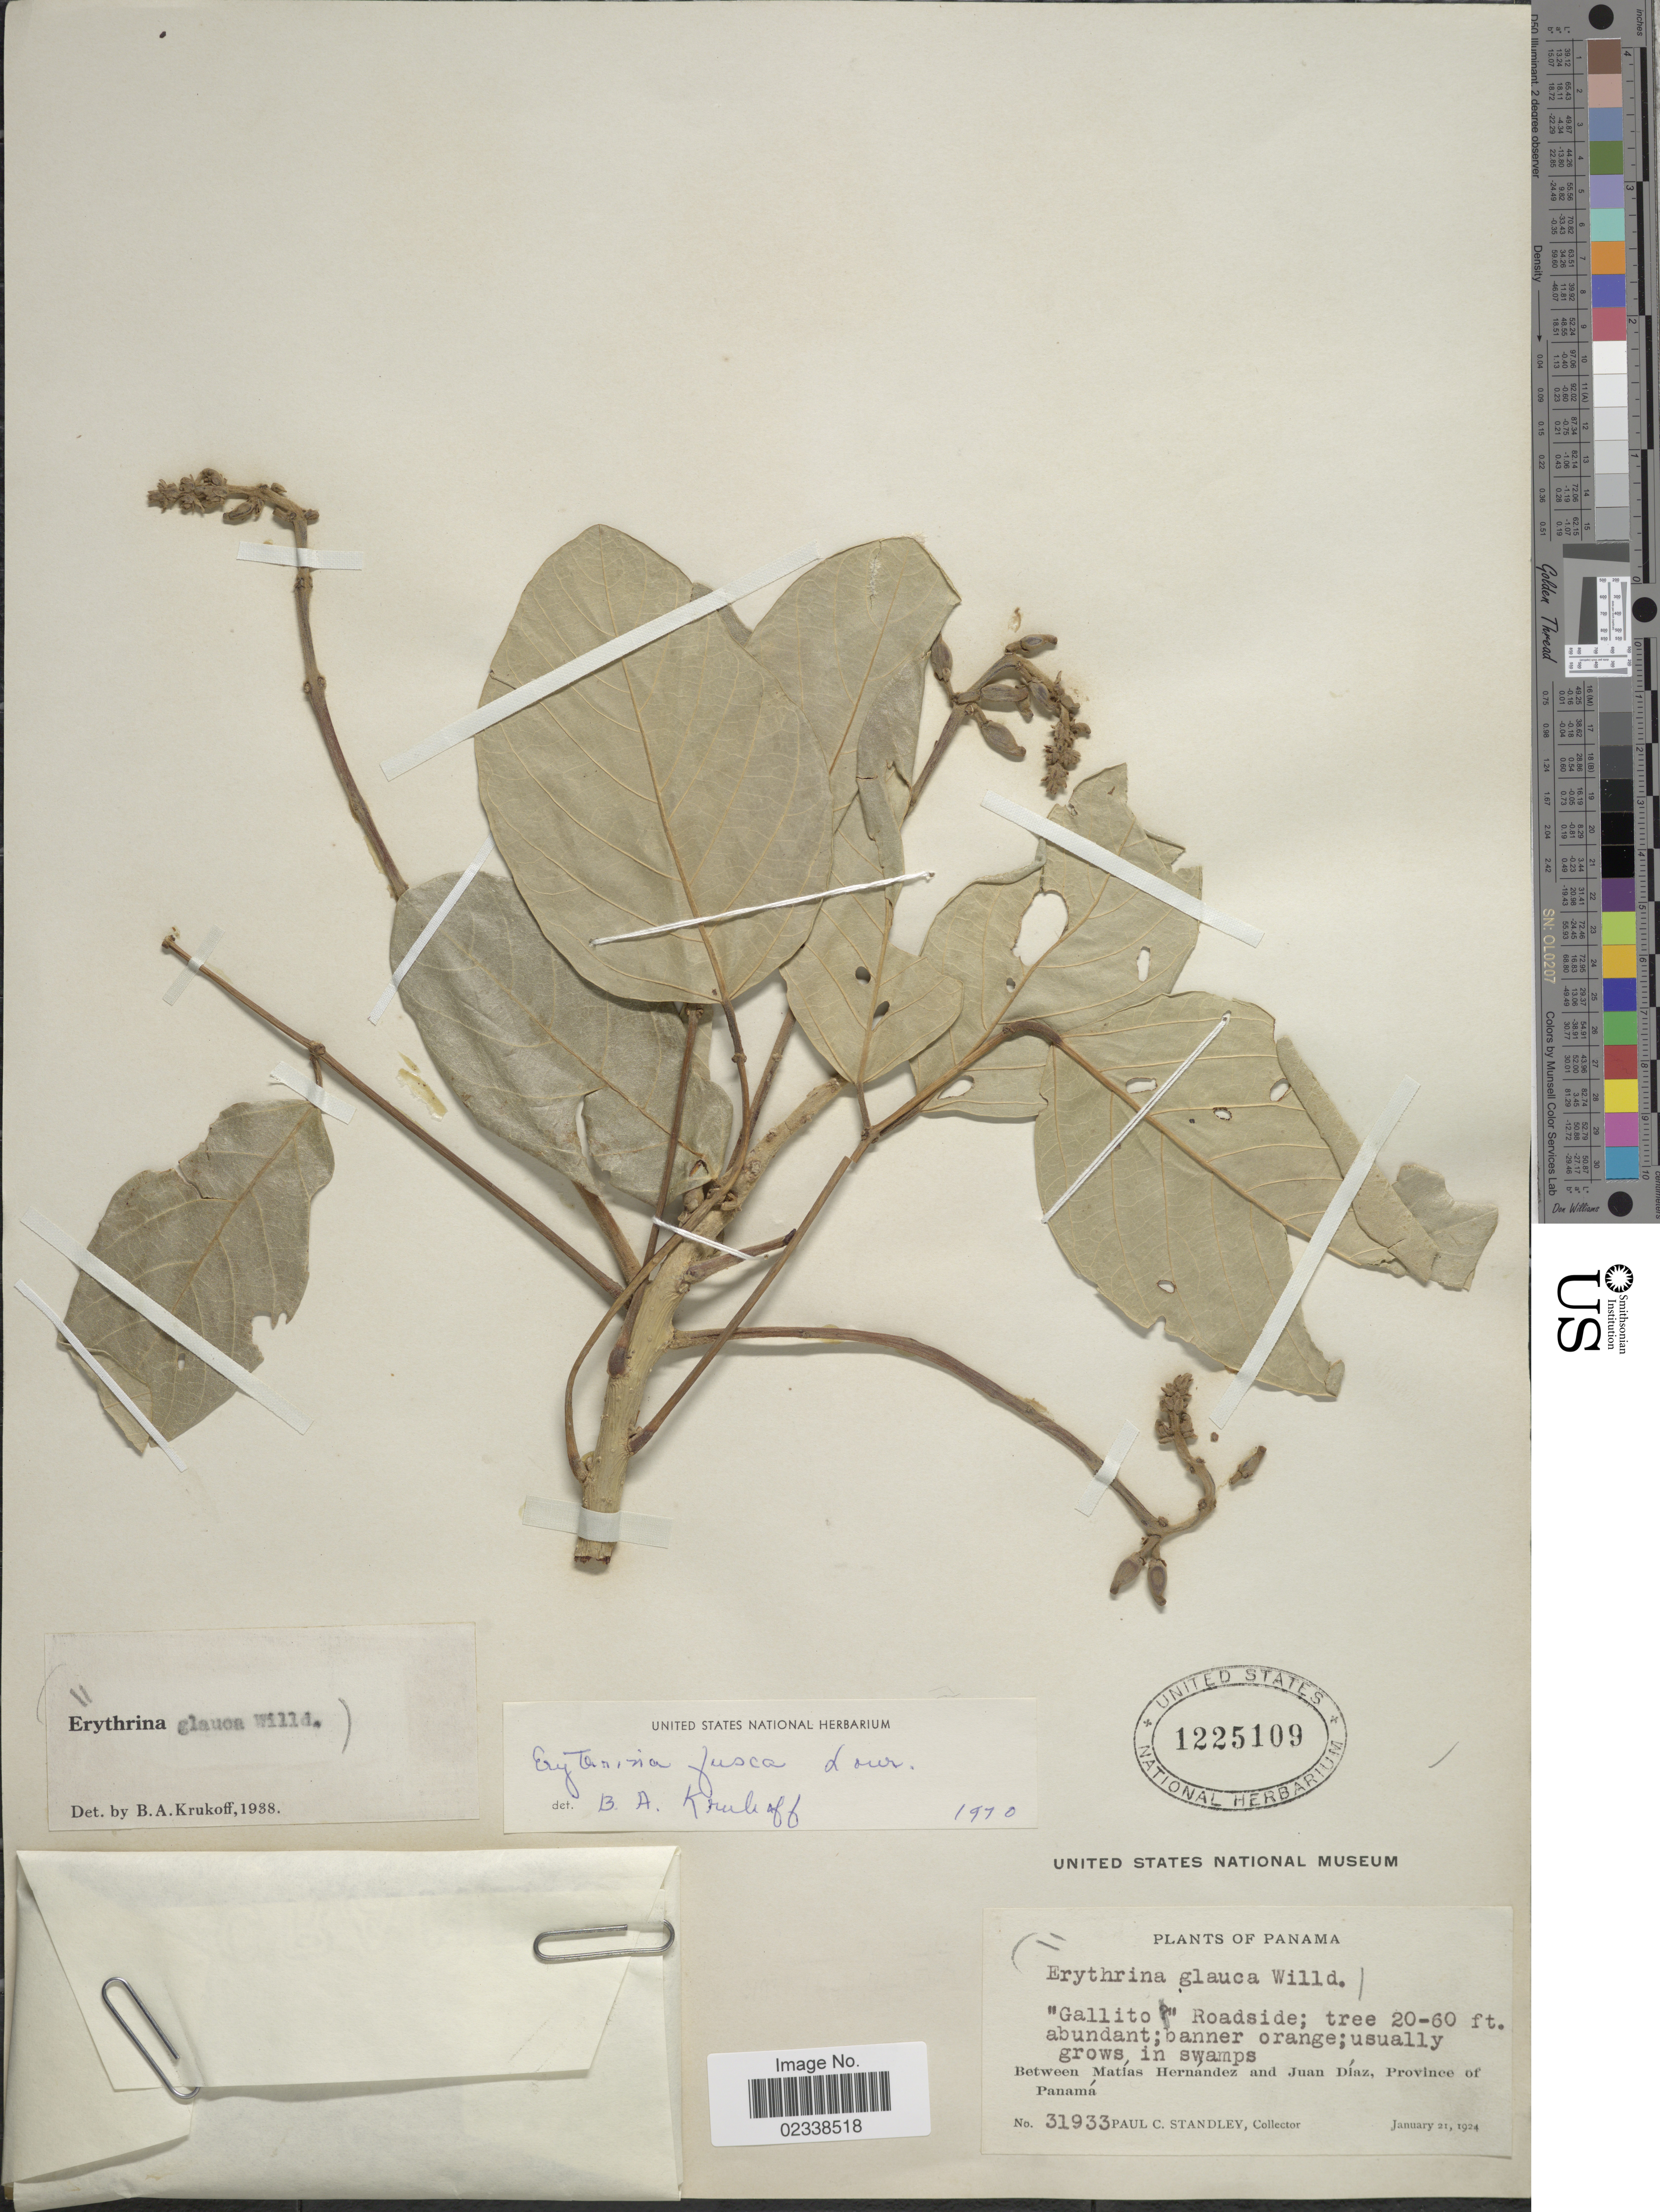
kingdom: Plantae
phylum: Tracheophyta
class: Magnoliopsida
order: Fabales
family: Fabaceae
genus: Erythrina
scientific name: Erythrina fusca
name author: Lour.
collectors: P. C. Standley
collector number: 31933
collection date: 1924-01-21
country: Panama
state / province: Panamá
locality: Between Matias Hernandez and Juan Diaz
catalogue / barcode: US 1225109